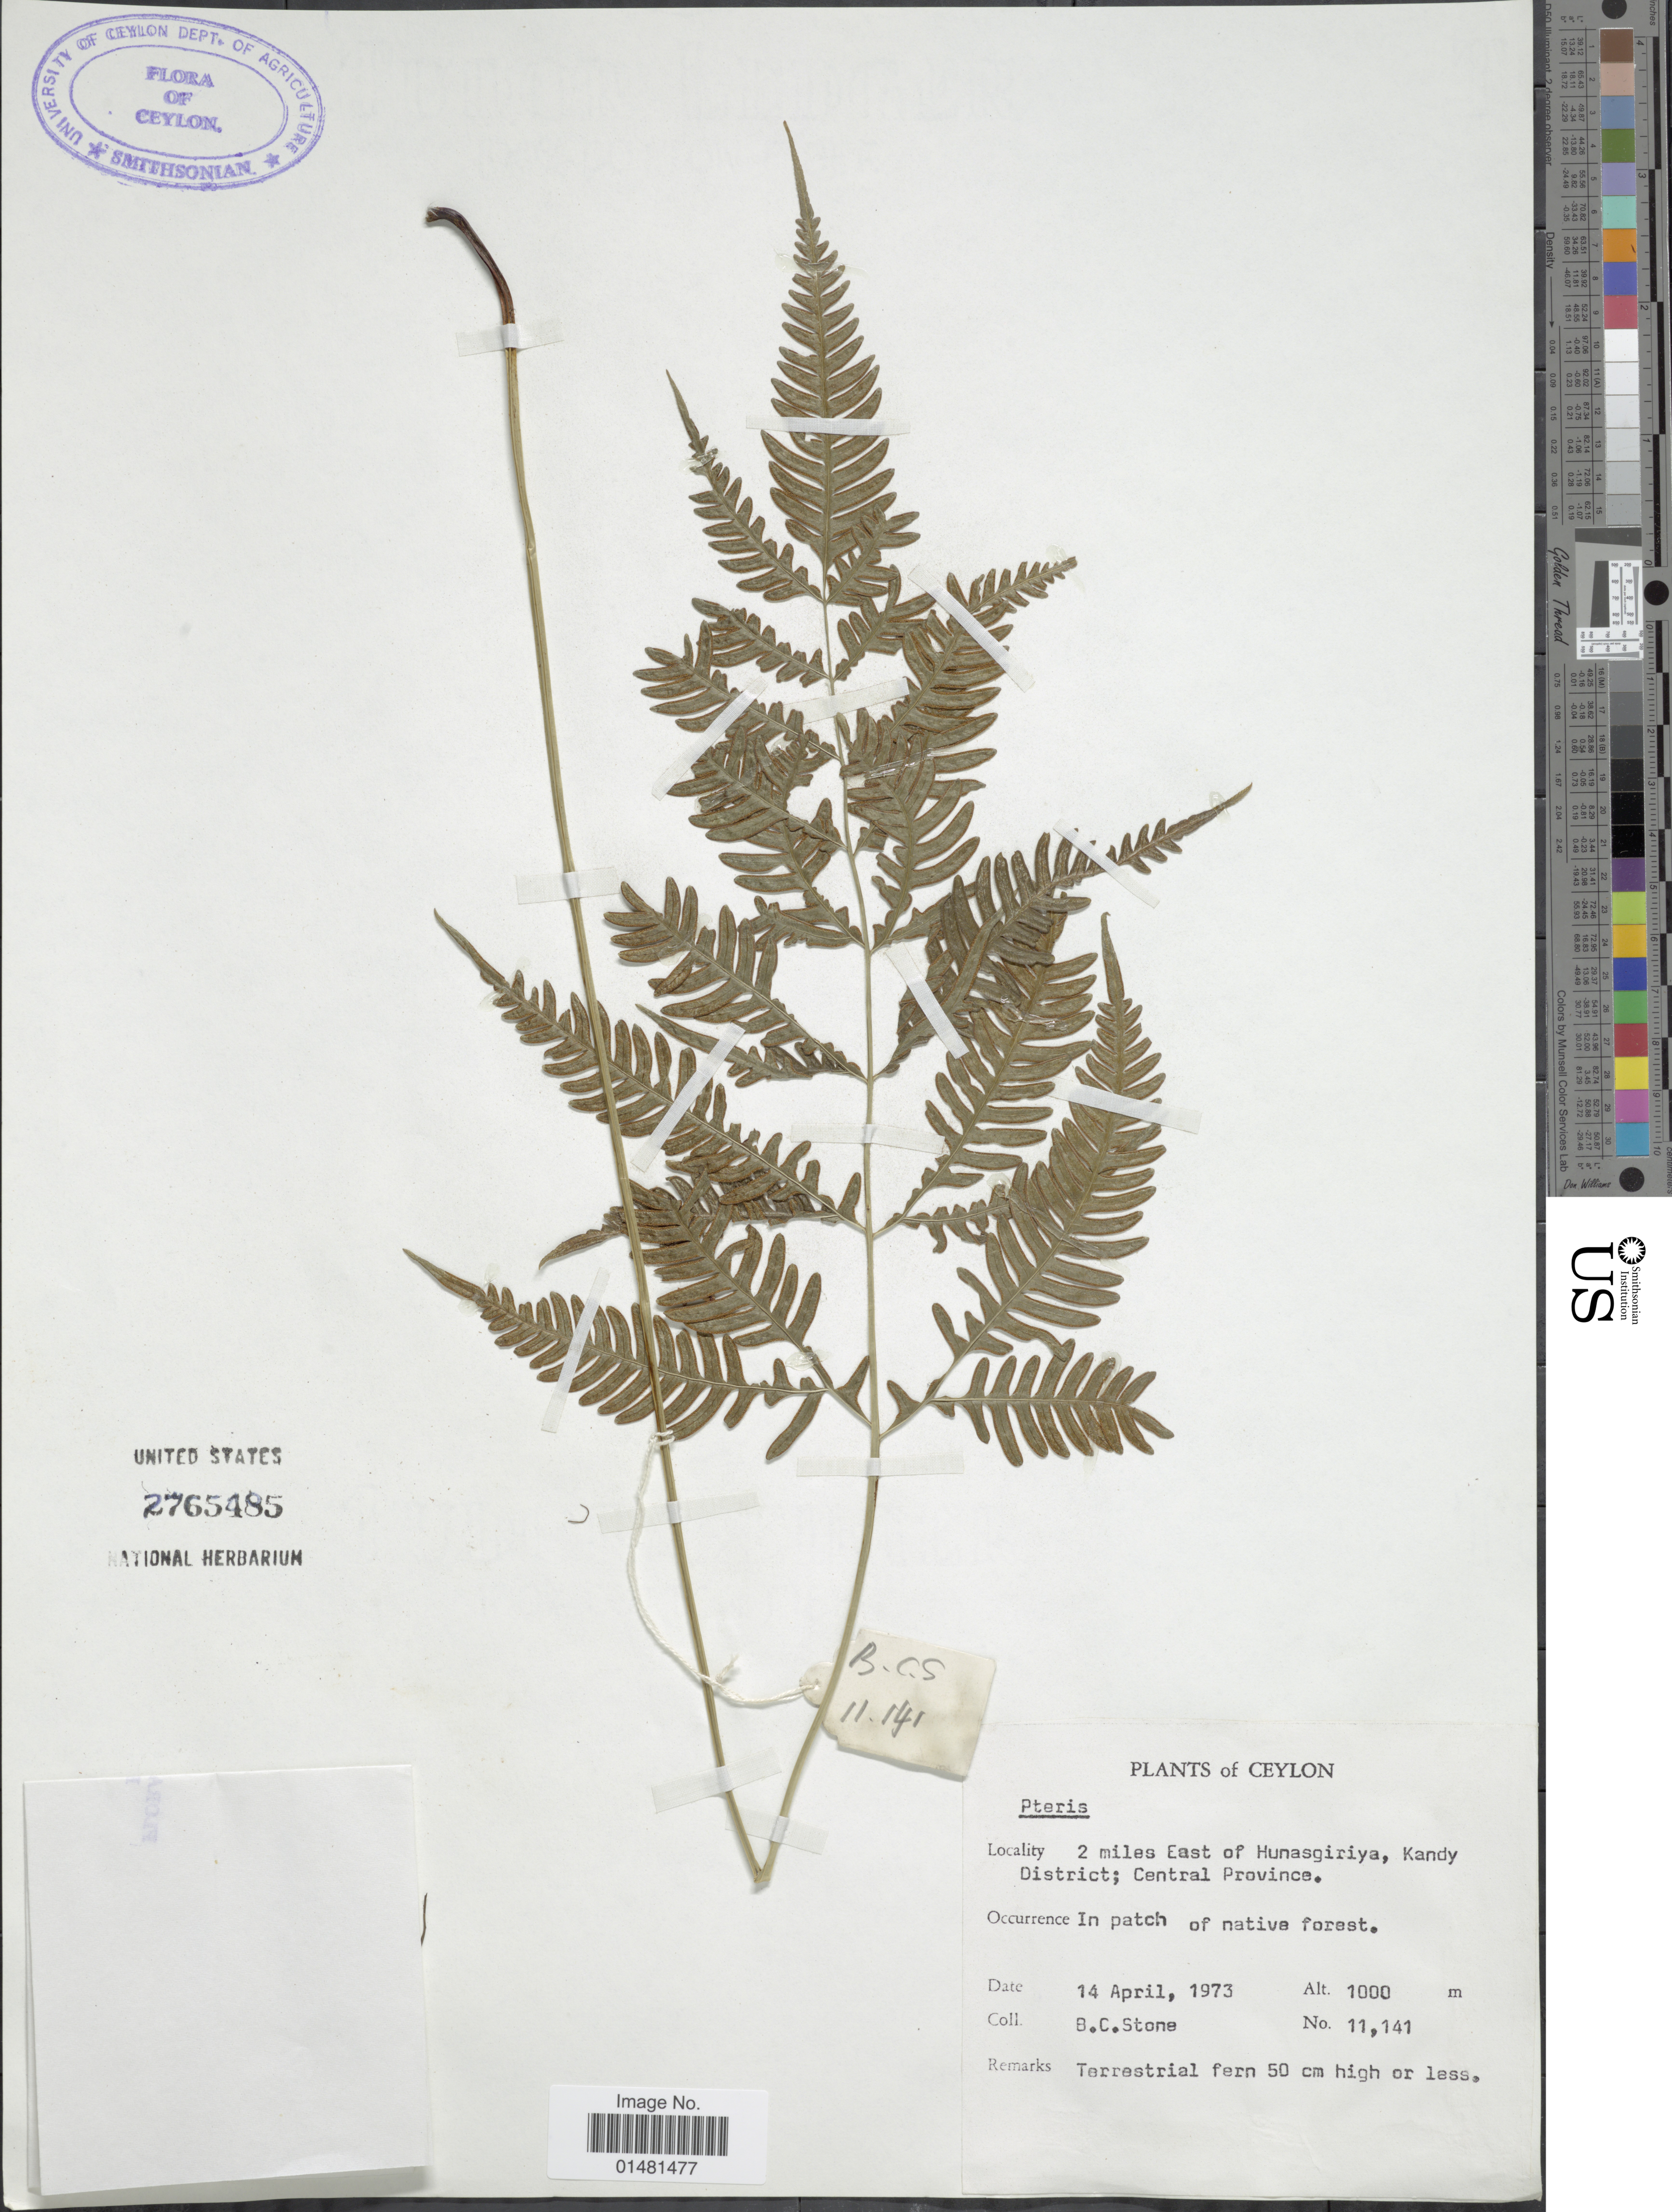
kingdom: Plantae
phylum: Tracheophyta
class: Polypodiopsida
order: Polypodiales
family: Pteridaceae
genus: Pteris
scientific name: Pteris sp.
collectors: B. C. Stone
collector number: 11141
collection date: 1973-04-14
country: Sri Lanka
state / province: Central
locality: Ceylon. 2 miles East of Hunasgiriya, Kandy District; Central Province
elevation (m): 1000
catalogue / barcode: US 2765485